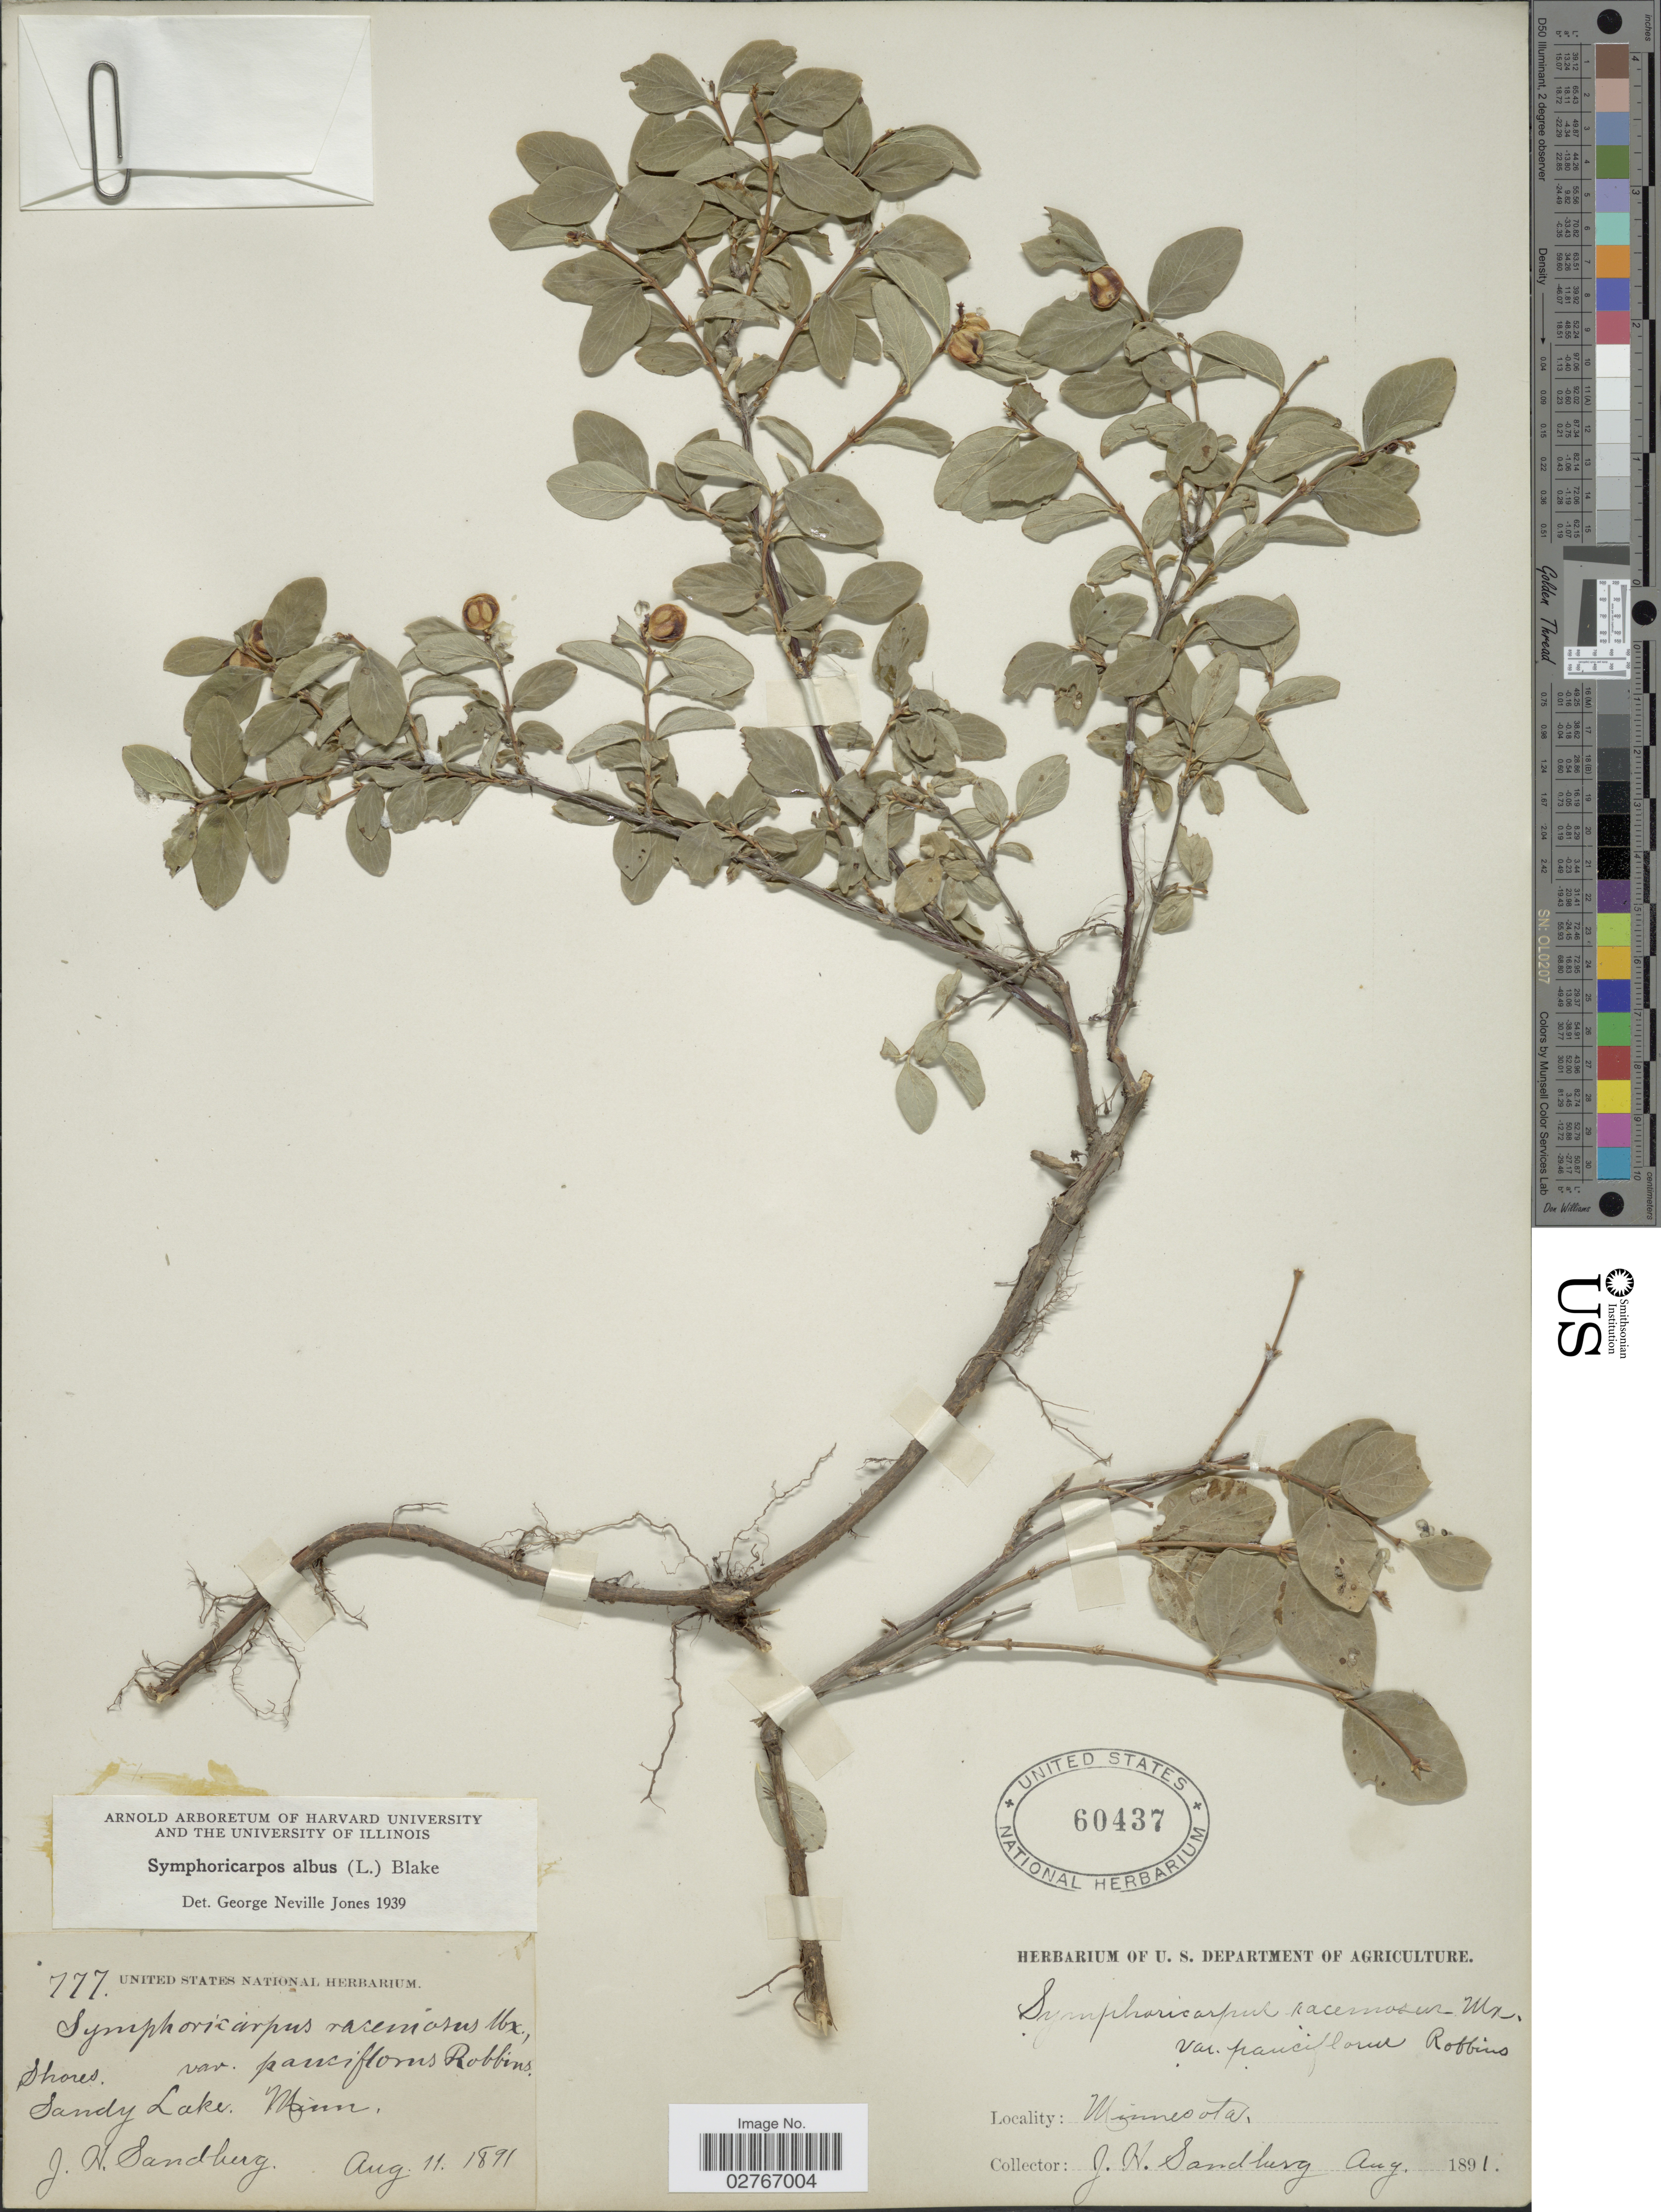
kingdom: Plantae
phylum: Tracheophyta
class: Magnoliopsida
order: Dipsacales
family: Caprifoliaceae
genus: Symphoricarpos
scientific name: Symphoricarpos albus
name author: (L.) S.F. Blake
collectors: J. H. Sandberg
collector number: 777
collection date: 1891-08-11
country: United States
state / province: Minnesota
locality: Sandy Lake.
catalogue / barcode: US 60437